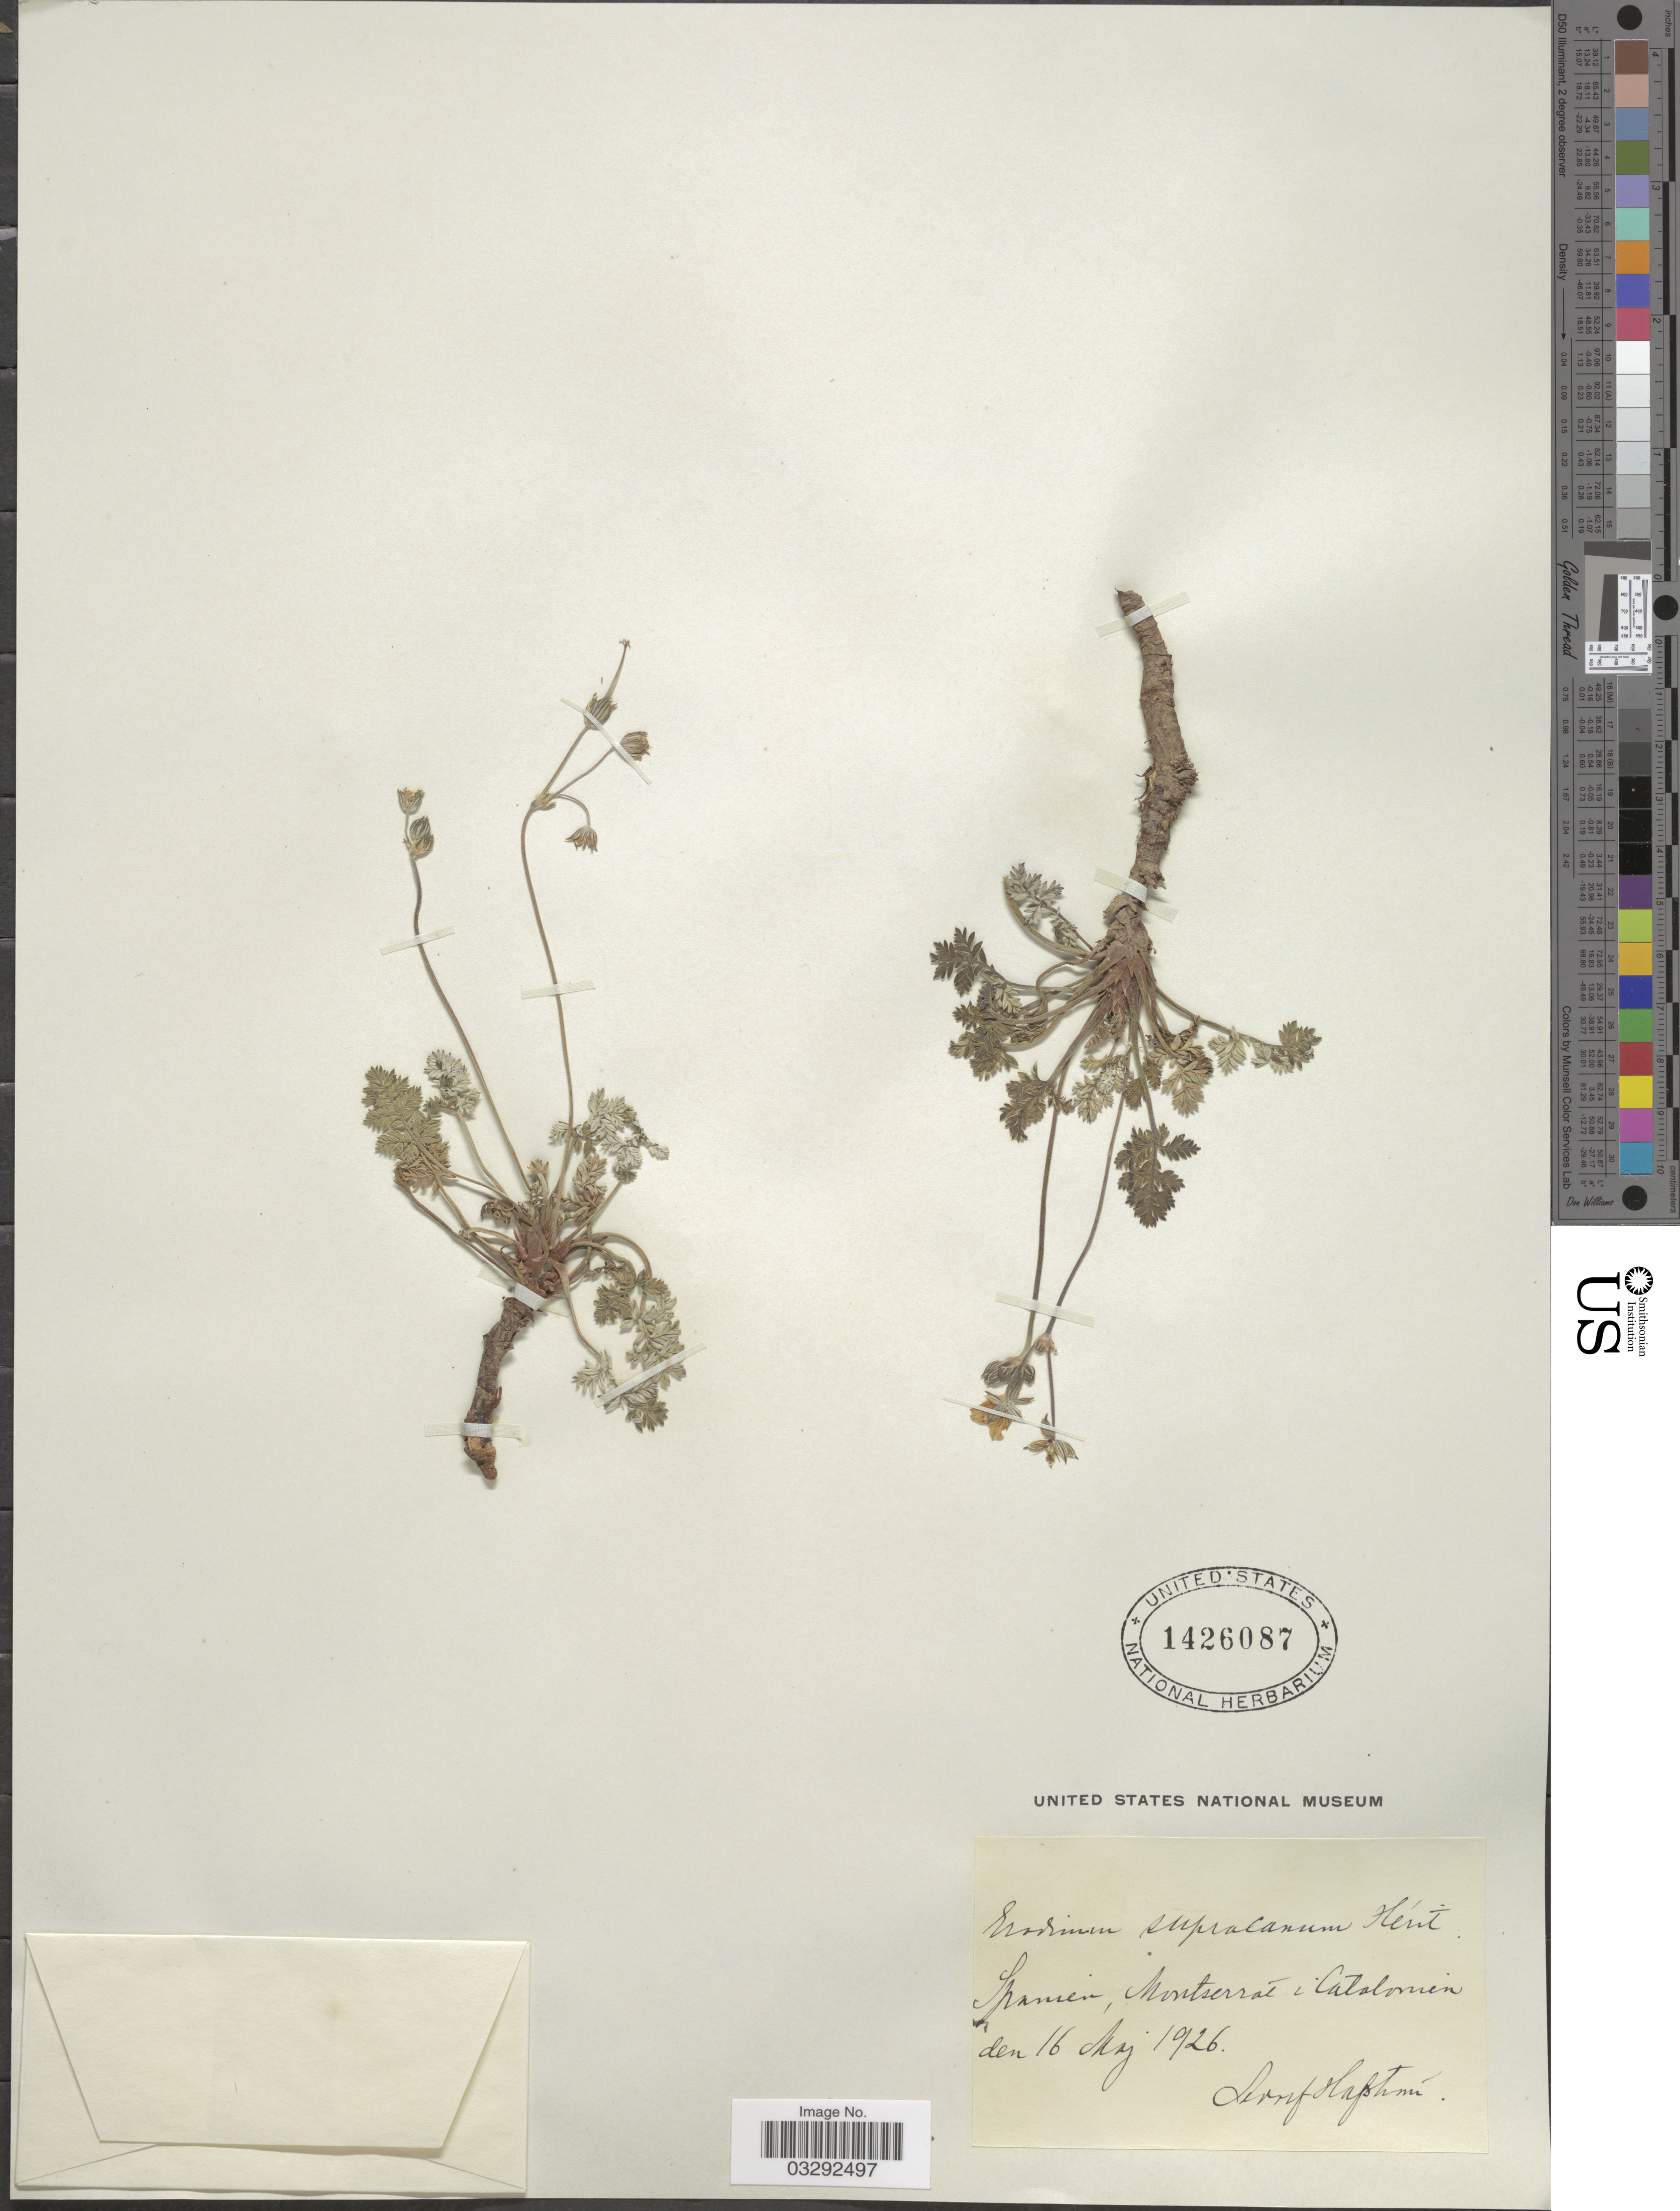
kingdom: Plantae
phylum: Tracheophyta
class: Magnoliopsida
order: Geraniales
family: Geraniaceae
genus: Erodium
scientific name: Erodium supracanum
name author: L'Hér.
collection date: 1926-05-16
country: Spain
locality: Spanien, Montserrat i Catalonien.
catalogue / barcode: US 1426087